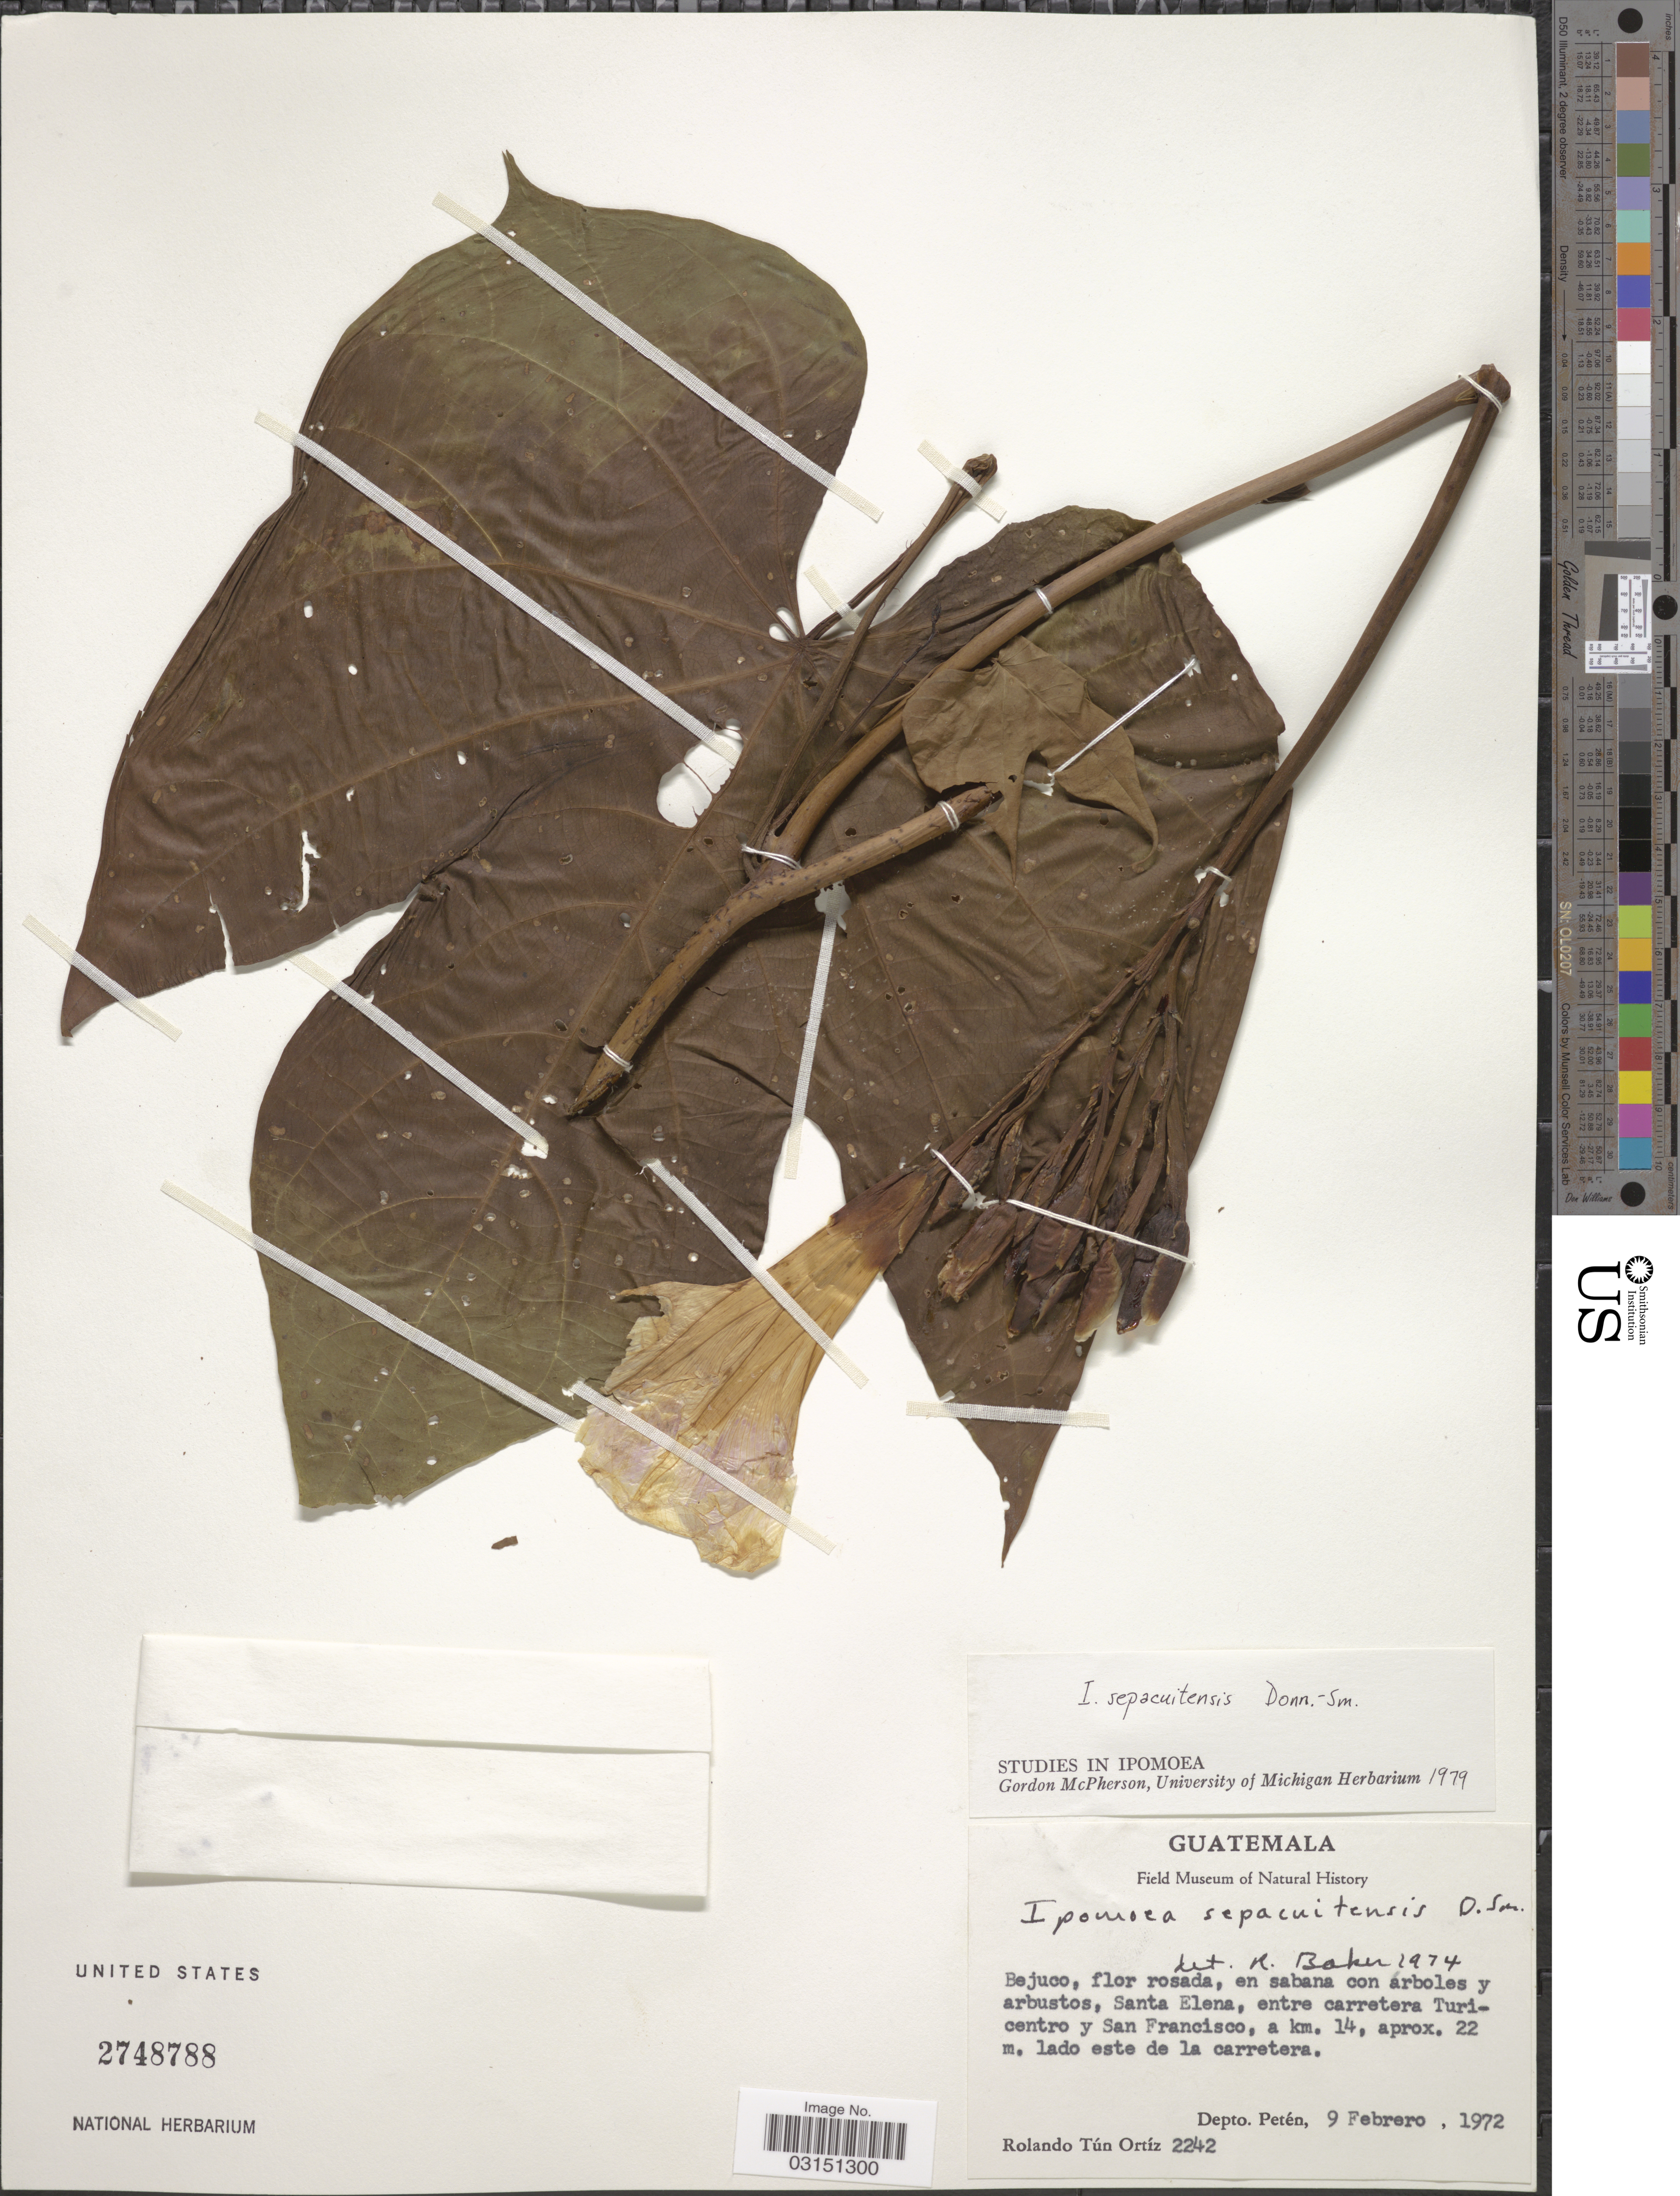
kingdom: Plantae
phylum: Tracheophyta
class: Magnoliopsida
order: Solanales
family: Convolvulaceae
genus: Ipomoea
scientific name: Ipomoea sepacuitensis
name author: Donn. Sm.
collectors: R. Ortiz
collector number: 2242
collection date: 1972-02-09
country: Guatemala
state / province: El Petén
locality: Santa Elena, entre carretera Turicentro y San Francisco, a km. 14, aprox. 22 m. lado este de la carretera. Depto. Petén.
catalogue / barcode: US 2748788